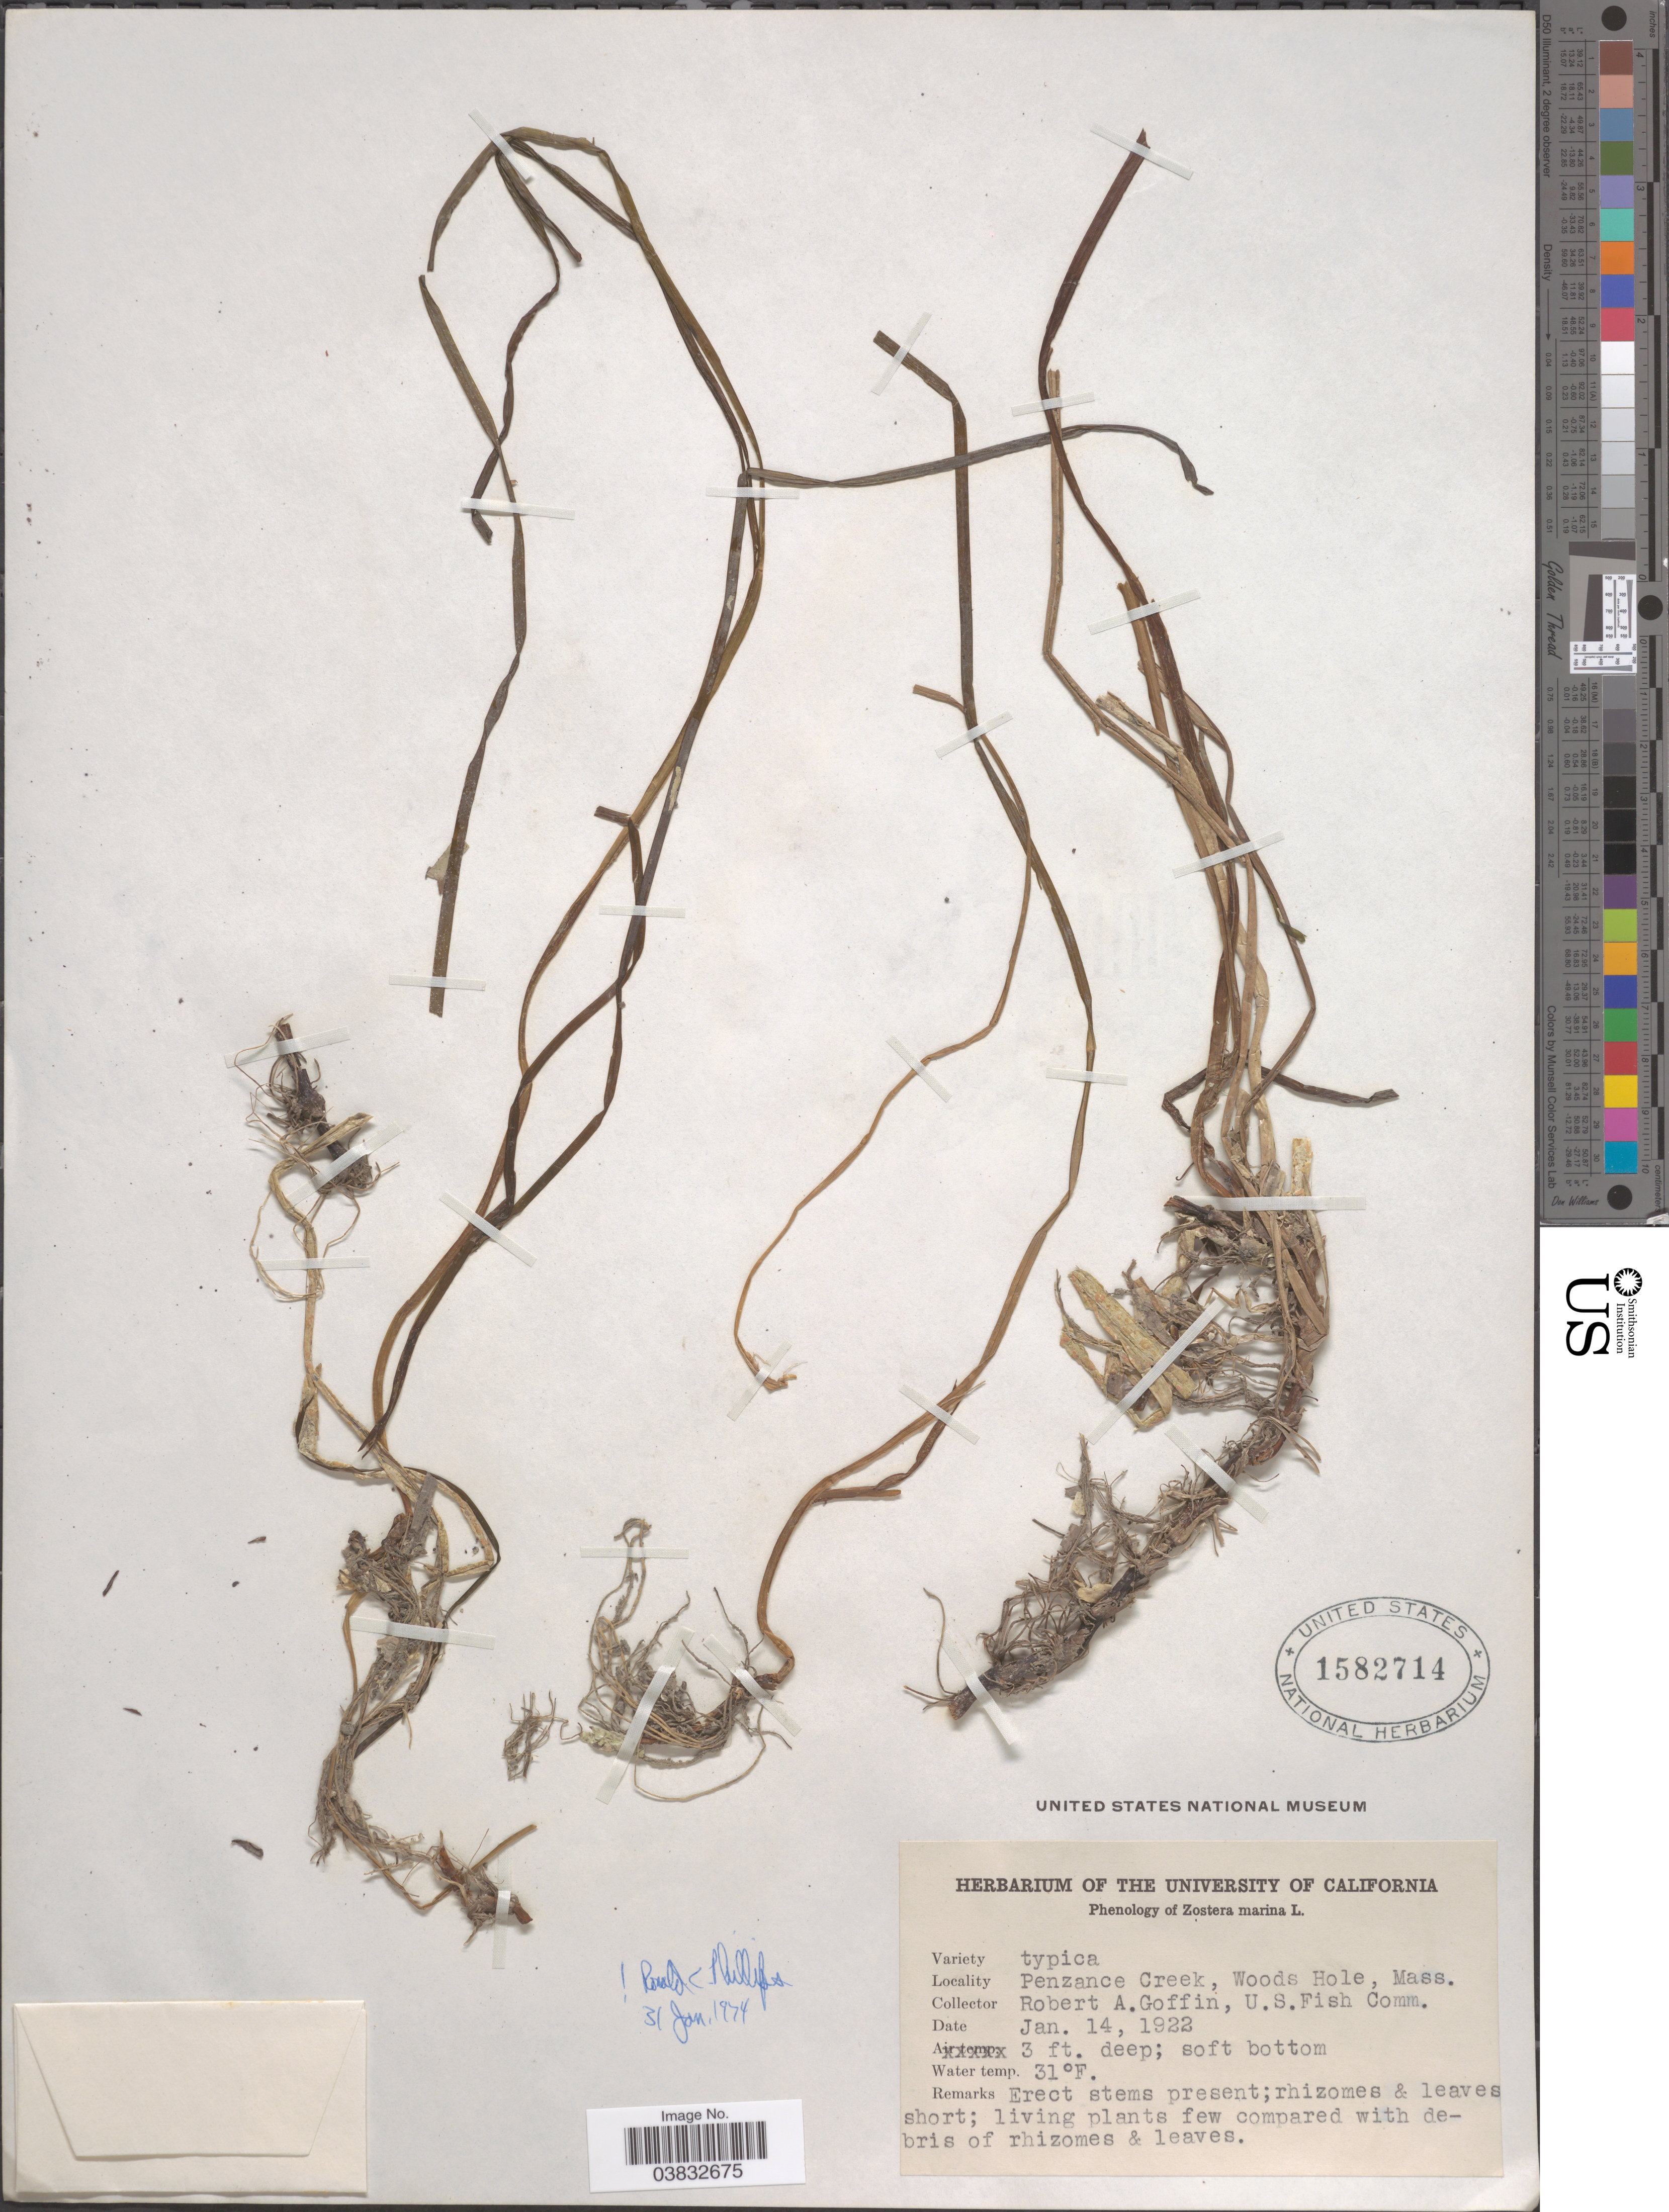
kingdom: Plantae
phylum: Tracheophyta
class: Liliopsida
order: Alismatales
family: Zosteraceae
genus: Zostera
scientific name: Zostera marina var. typica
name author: L.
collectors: R. Goffin & U.S. Fish Commission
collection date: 1922-01-14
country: United States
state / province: Massachusetts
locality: Penzance Creek, Woods Hole.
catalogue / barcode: US 1582714